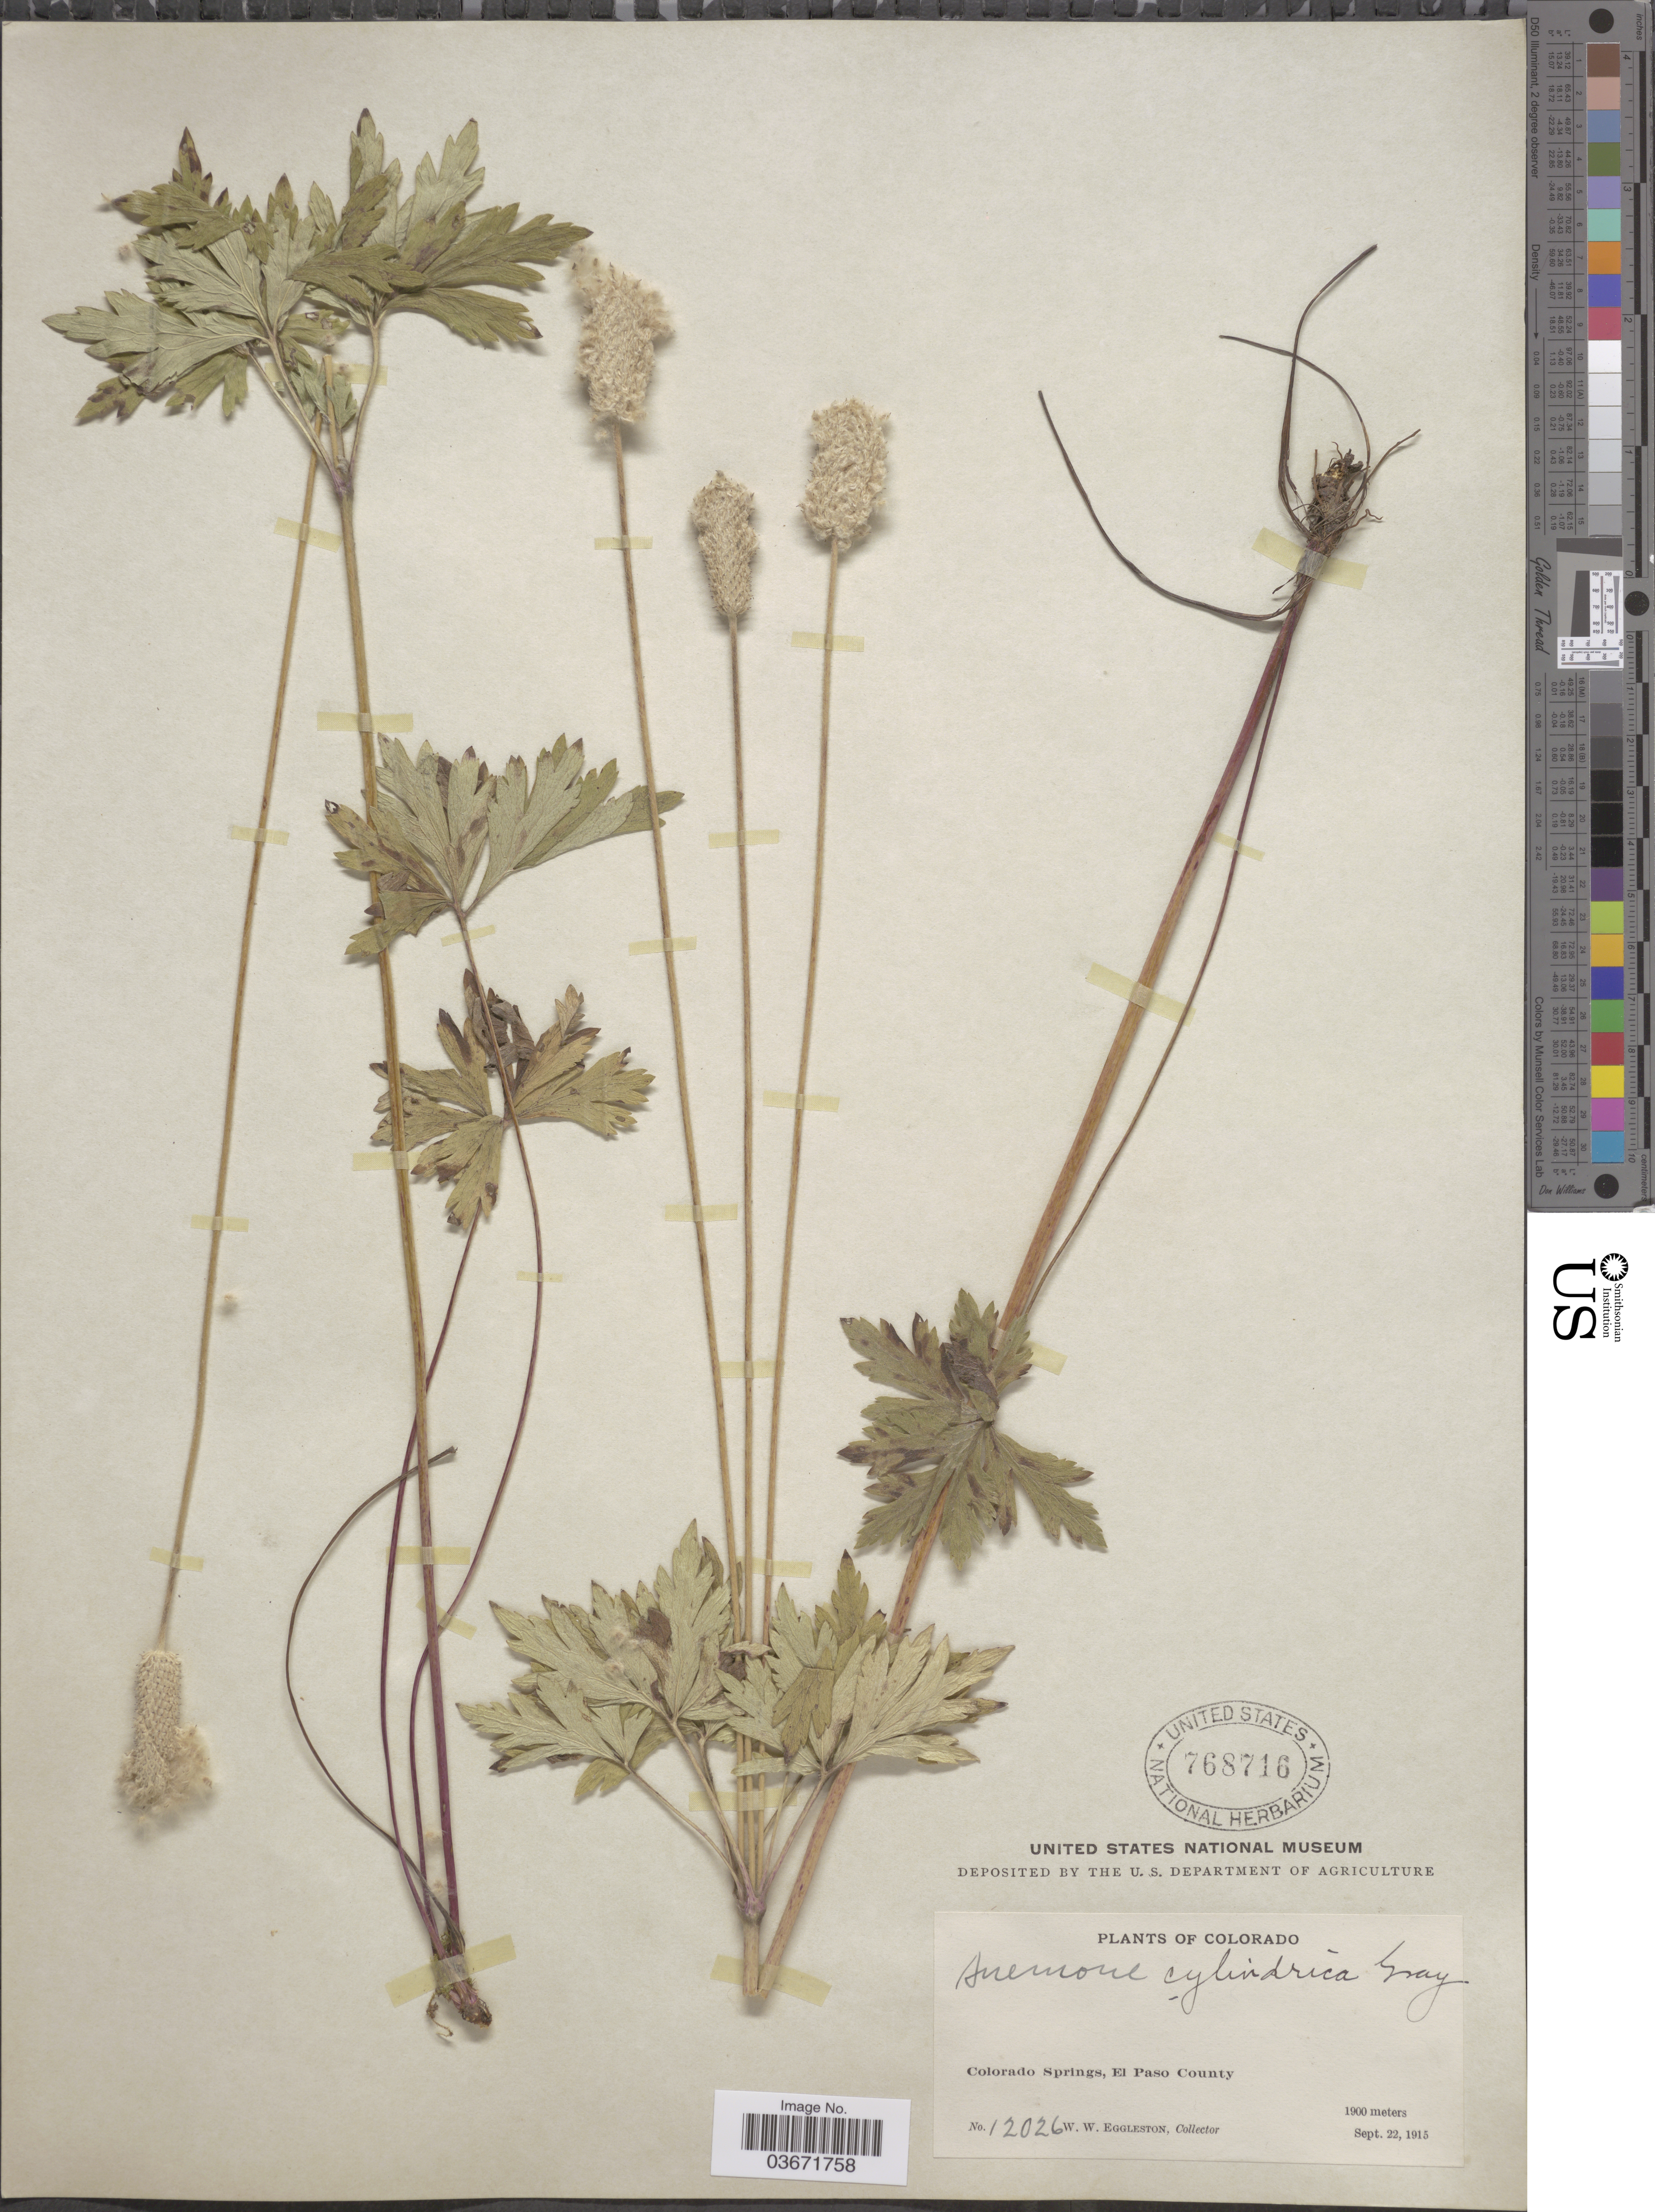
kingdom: Plantae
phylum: Tracheophyta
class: Magnoliopsida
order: Ranunculales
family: Ranunculaceae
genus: Anemone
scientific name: Anemone cylindrica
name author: A. Gray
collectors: W. W. Eggleston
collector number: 12026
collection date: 1915-09-22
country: United States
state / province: Colorado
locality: Colorado Springs, El Paso County.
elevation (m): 1900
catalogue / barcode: US 768716